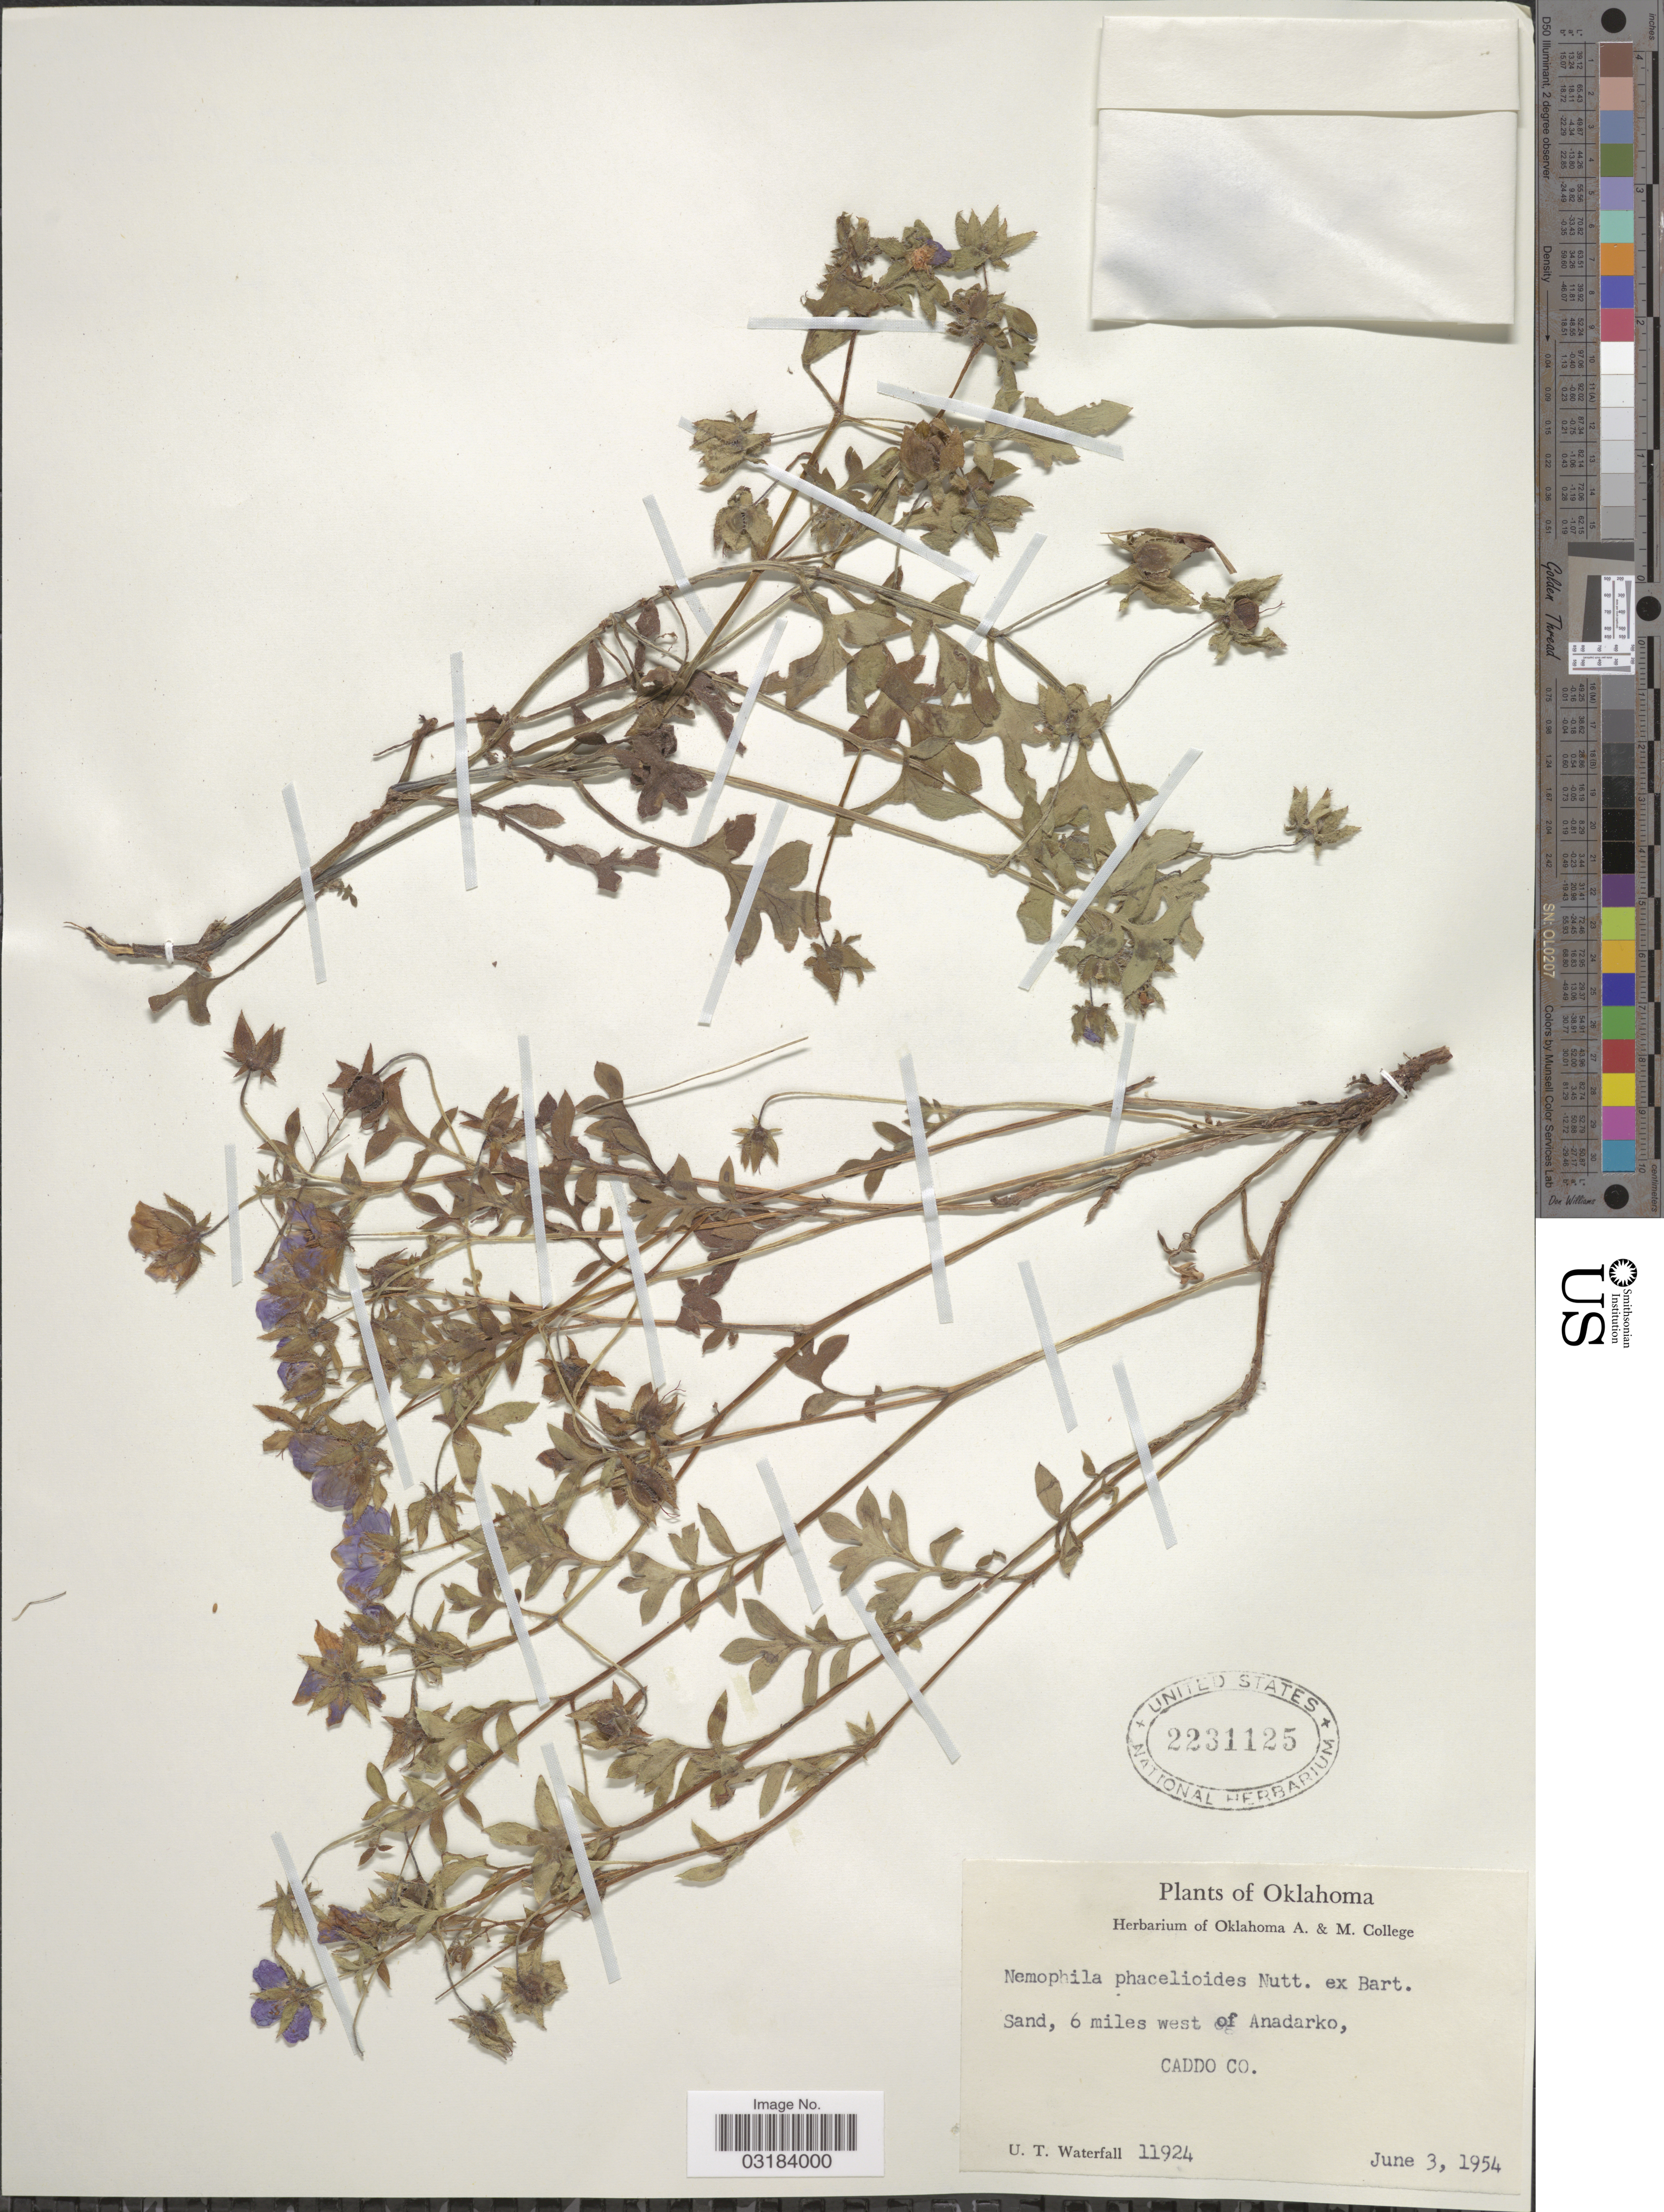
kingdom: Plantae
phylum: Tracheophyta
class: Magnoliopsida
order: Boraginales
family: Hydrophyllaceae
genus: Nemophila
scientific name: Nemophila phacelioides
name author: W.P.C. Barton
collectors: U. T. Waterfall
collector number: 11924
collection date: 1954-06-03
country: United States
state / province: Oklahoma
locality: Sand, 6 miles west of Anadarko, Caddo Co.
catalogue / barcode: US 2231125